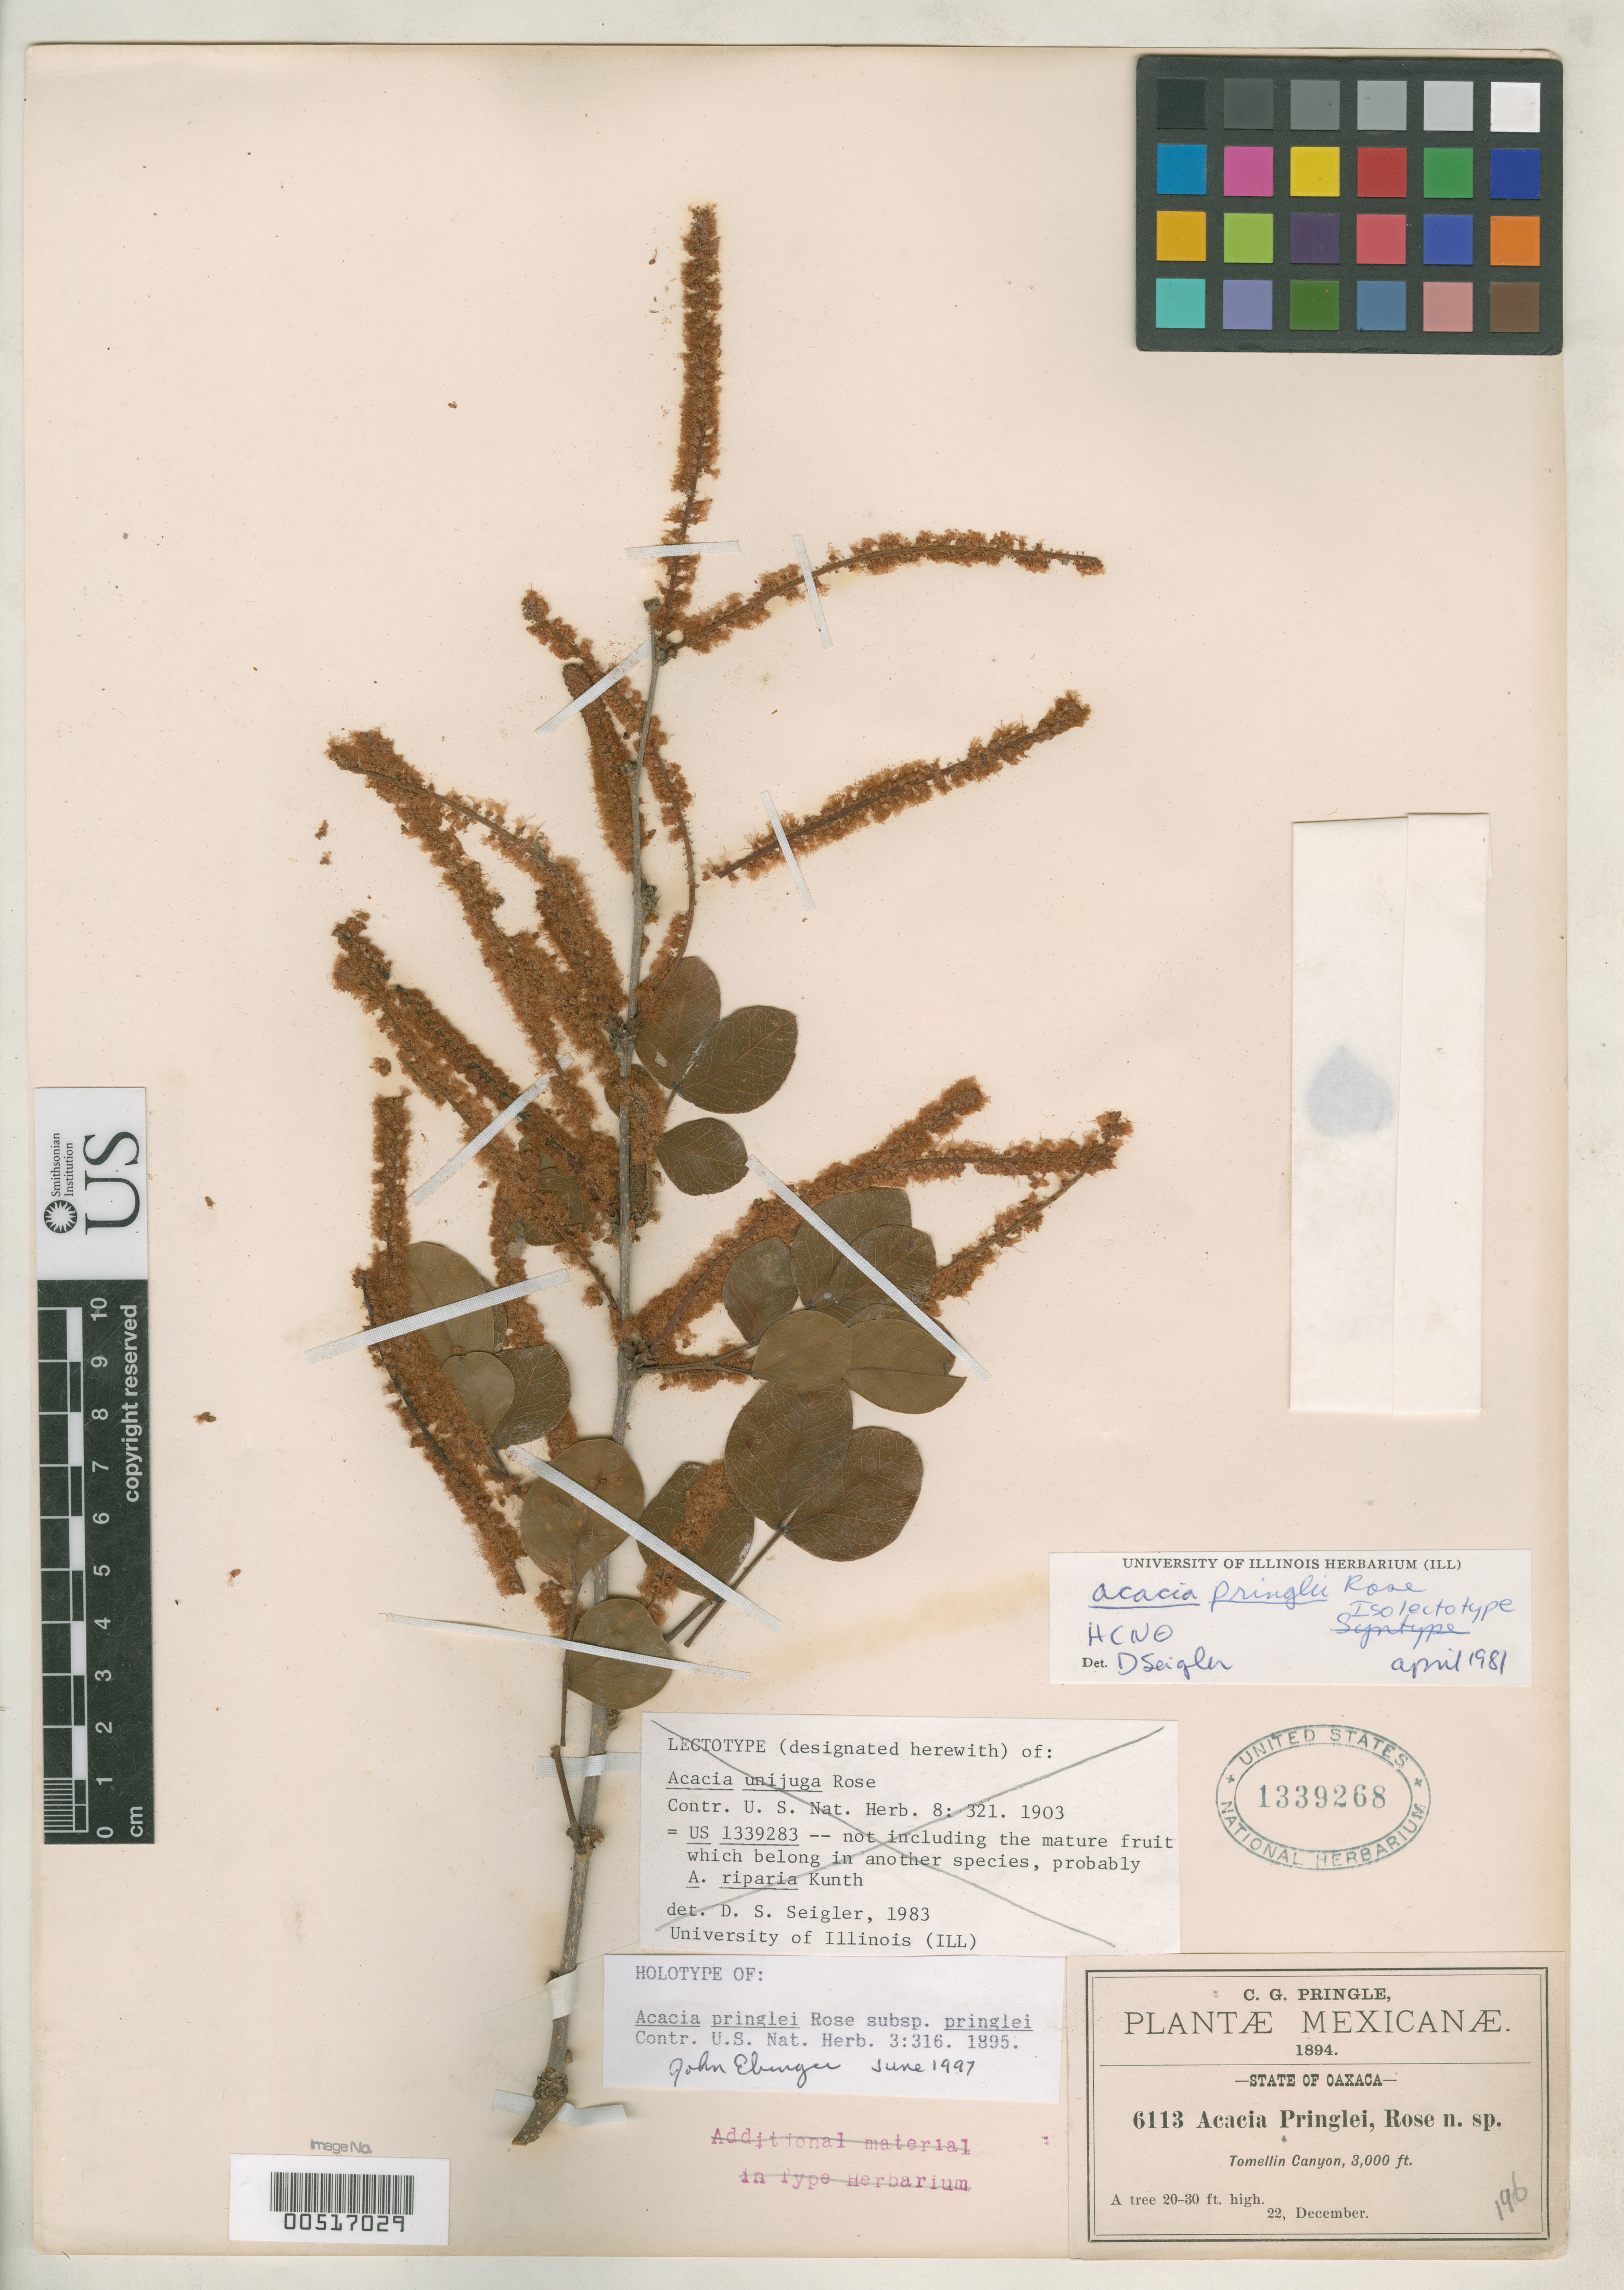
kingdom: Plantae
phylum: Tracheophyta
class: Magnoliopsida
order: Fabales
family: Fabaceae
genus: Acacia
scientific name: Acacia pringlei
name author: Rose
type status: Type Collection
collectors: C. G. Pringle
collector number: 6113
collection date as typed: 22 Dec 1894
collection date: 1894-12-22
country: Mexico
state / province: Oaxaca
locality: Tomellin Canyon.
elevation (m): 914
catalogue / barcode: US 1339268